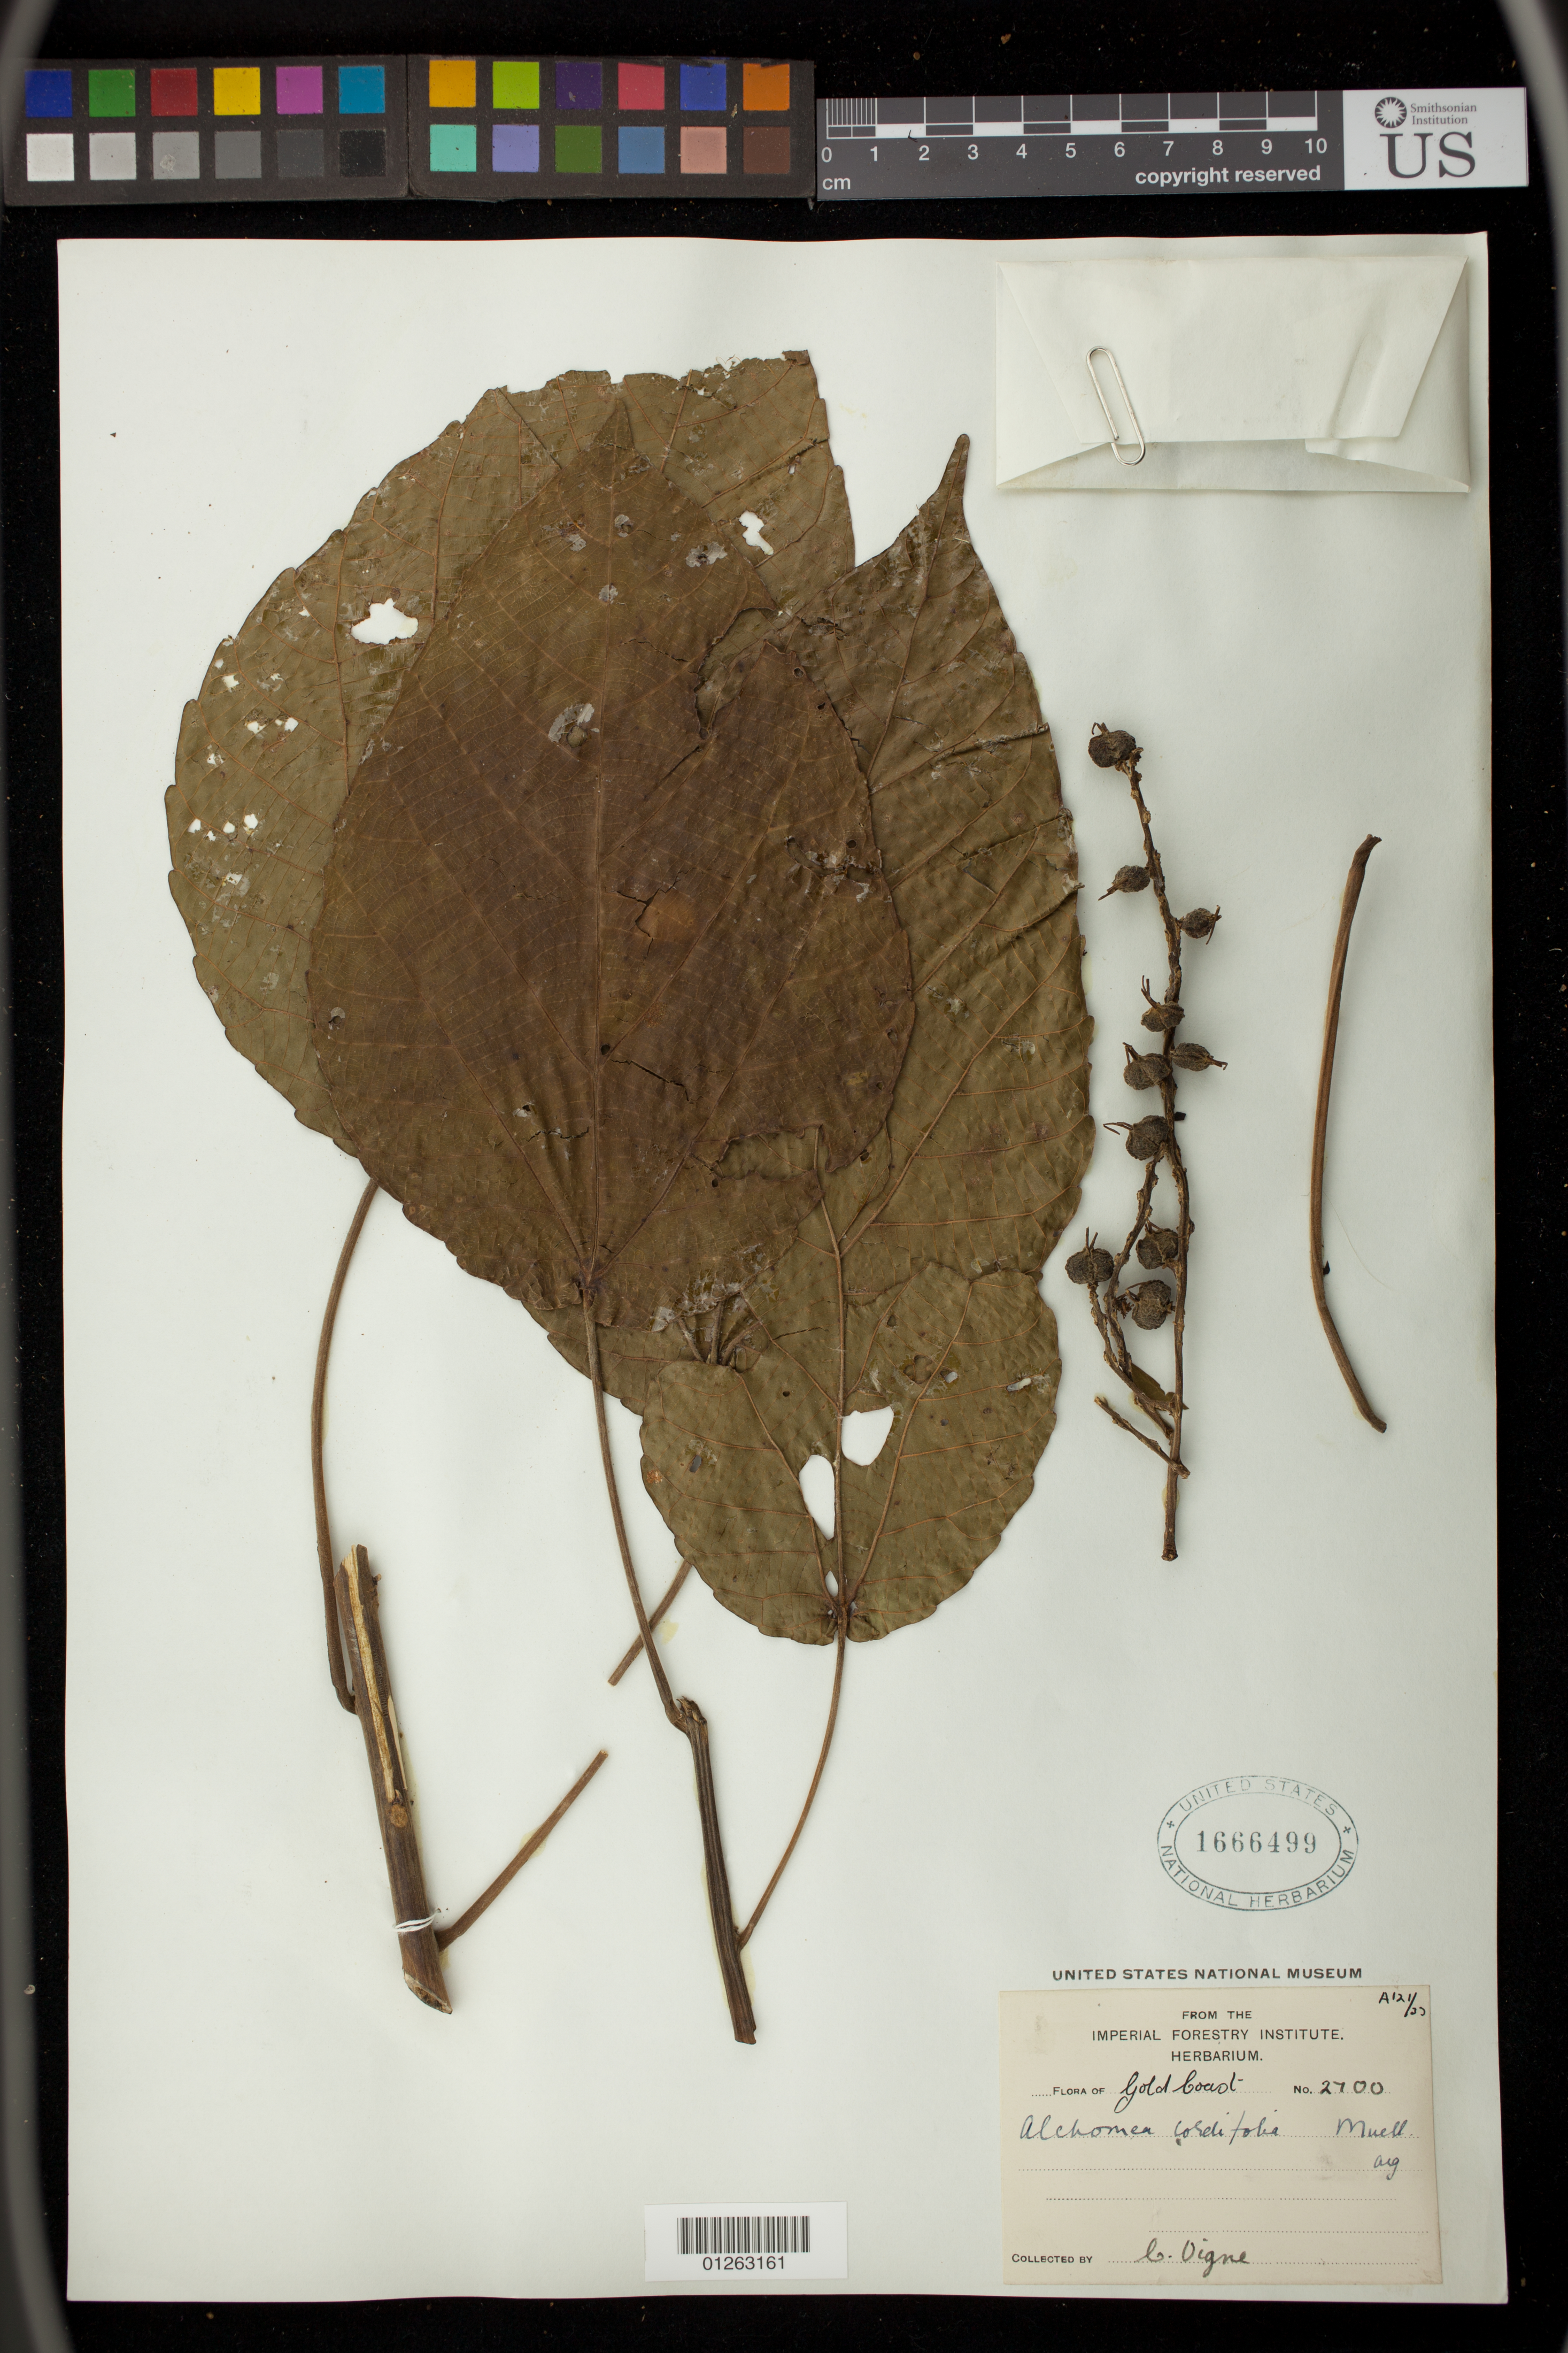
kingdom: Plantae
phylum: Tracheophyta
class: Magnoliopsida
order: Malpighiales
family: Euphorbiaceae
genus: Alchornea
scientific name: Alchornea cordifolia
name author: (Schumach. & Thonn.) Müll. Arg.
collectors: L. Vigne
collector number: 2700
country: Australia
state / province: Queensland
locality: Gold Coast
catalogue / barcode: US 1666499